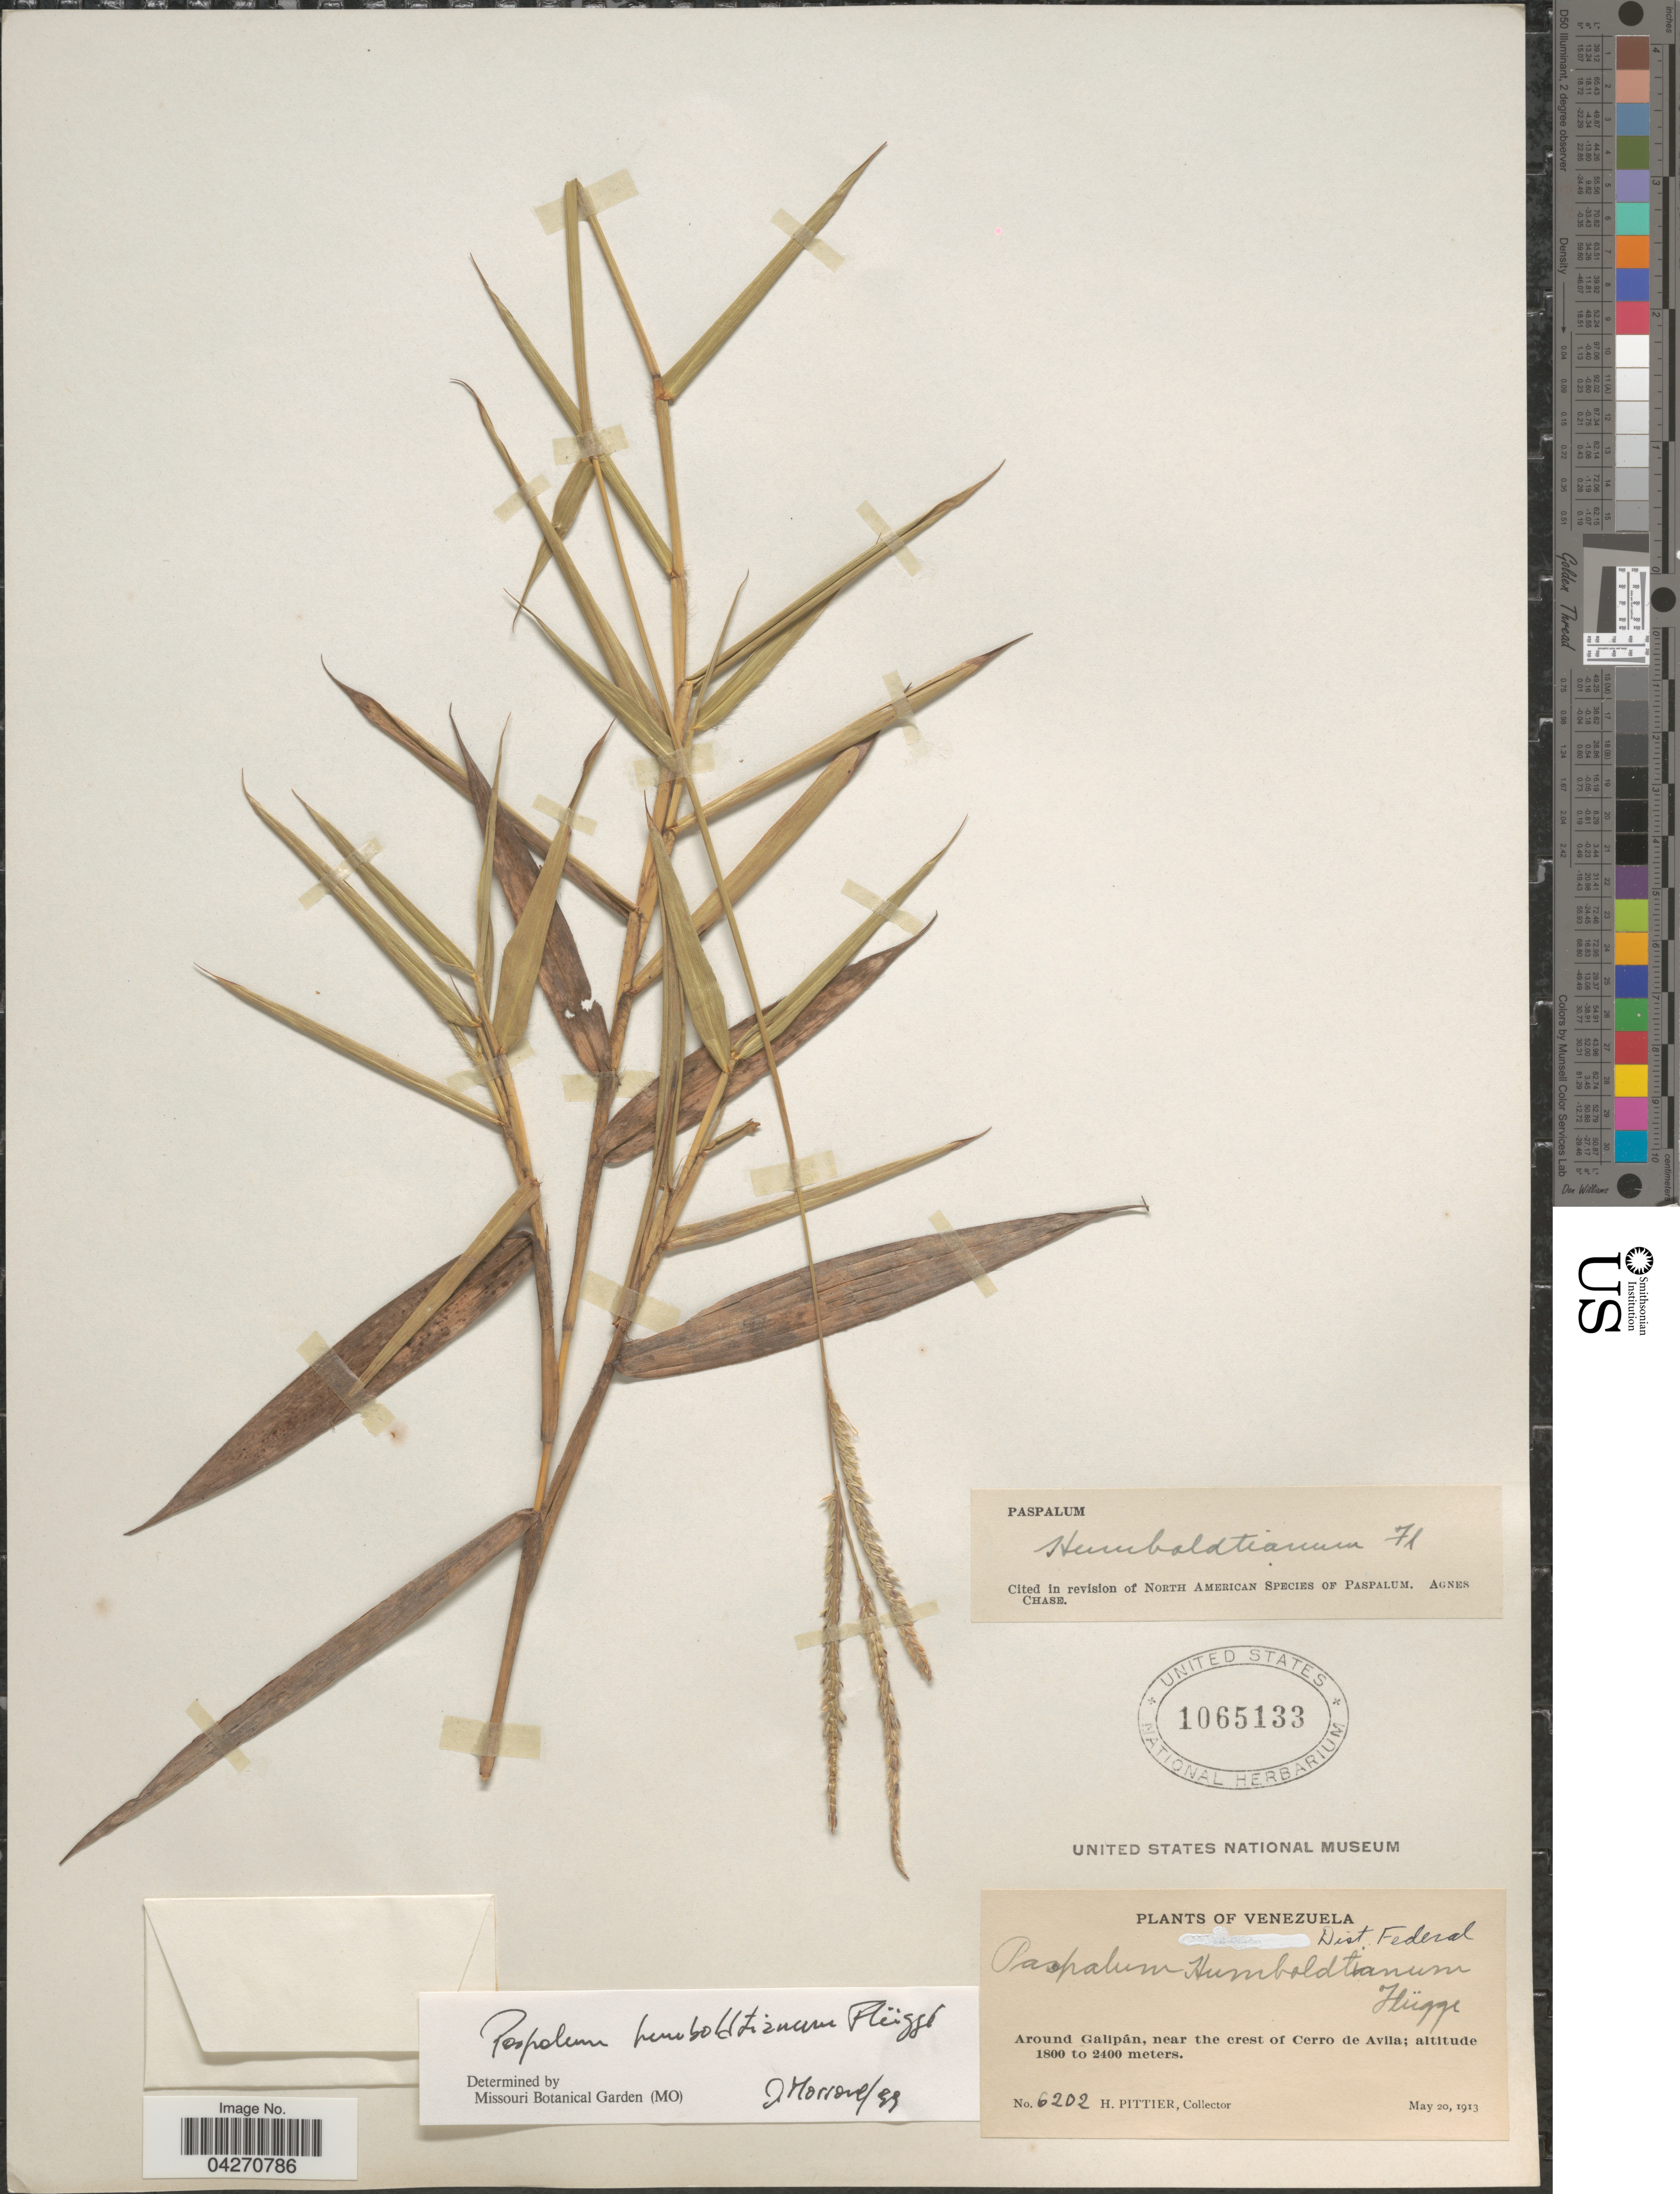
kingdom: Plantae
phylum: Tracheophyta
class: Liliopsida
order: Poales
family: Poaceae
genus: Paspalum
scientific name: Paspalum humboldtianum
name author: Flüggé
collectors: H. F. Pittier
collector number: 6202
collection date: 1913-05-20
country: Venezuela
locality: Around Galipán, near the crest of Cerro de Avila.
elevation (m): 1800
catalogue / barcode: US 1065133